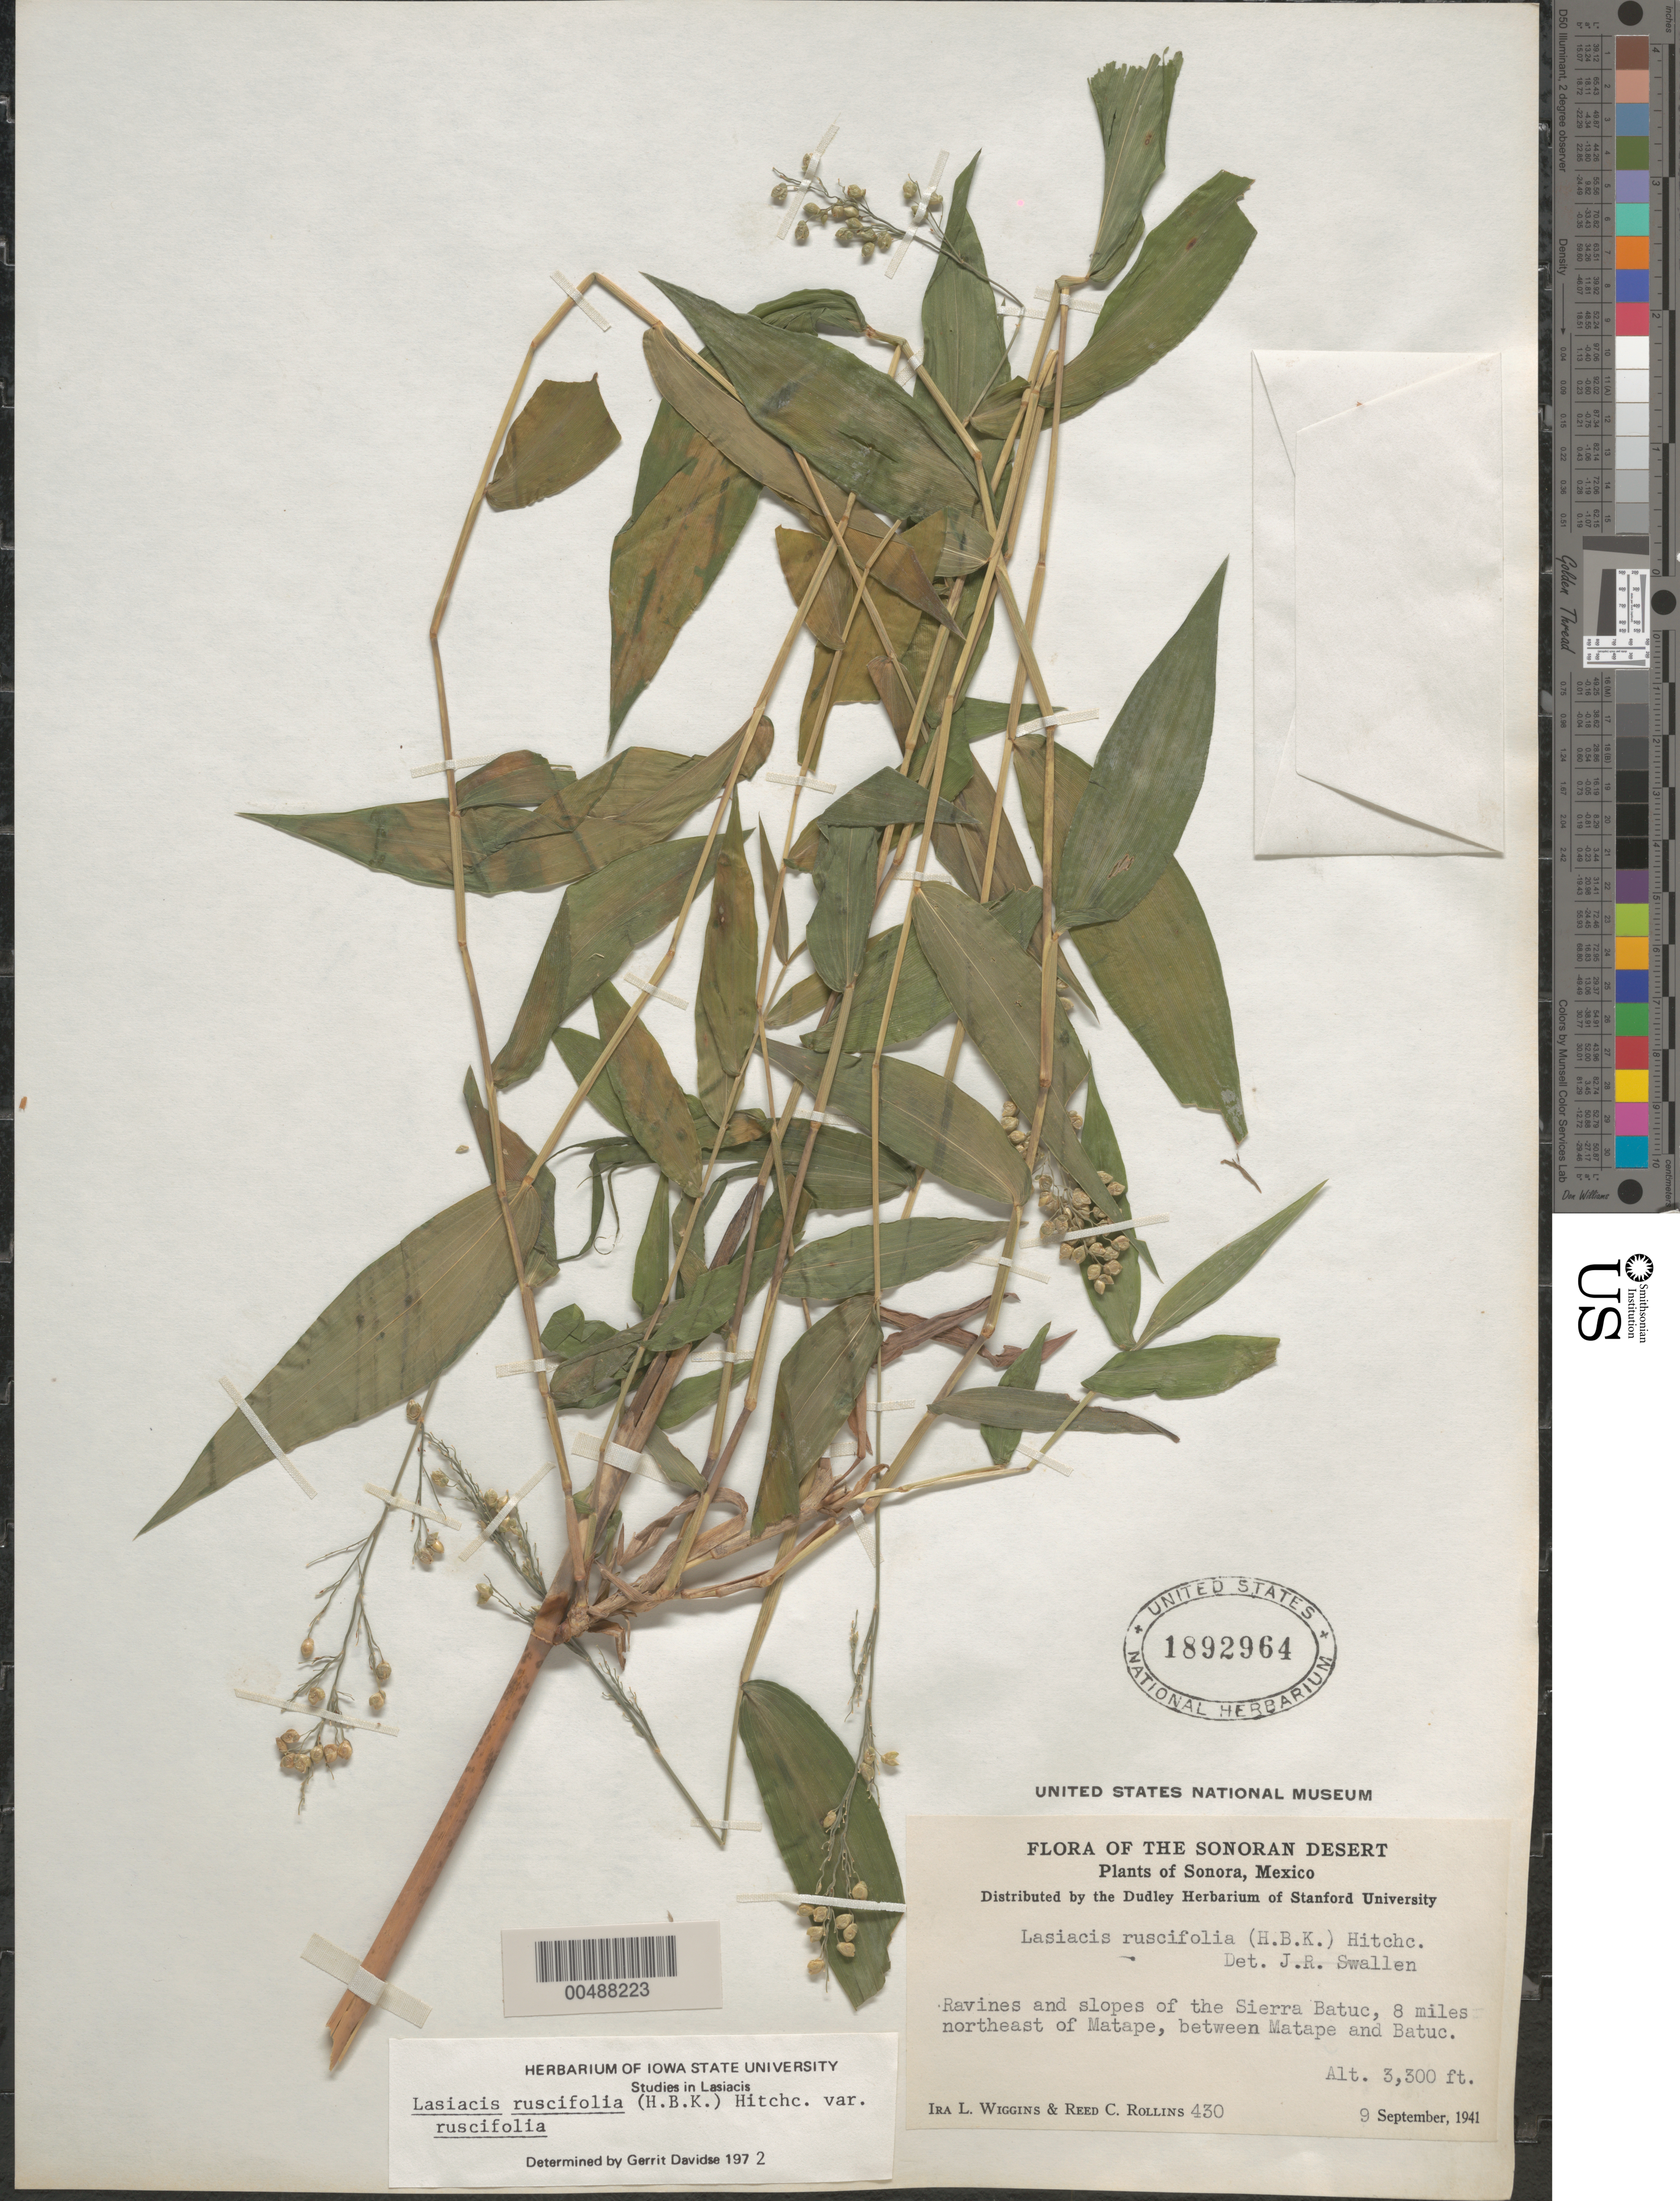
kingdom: Plantae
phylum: Tracheophyta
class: Liliopsida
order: Poales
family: Poaceae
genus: Lasiacis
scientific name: Lasiacis ruscifolia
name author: (Kunth) Hitchc.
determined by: Davidse, Gerrit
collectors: I. L. Wiggins & R. C. Rollins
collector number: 430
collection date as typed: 9 Sep 1941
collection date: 1941-09-09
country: Mexico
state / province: Sonora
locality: The Sonoran Desert, Sierra Batuc, 8 mi NE of Matape, between Matape & Batuc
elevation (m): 1006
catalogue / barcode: US 1892964